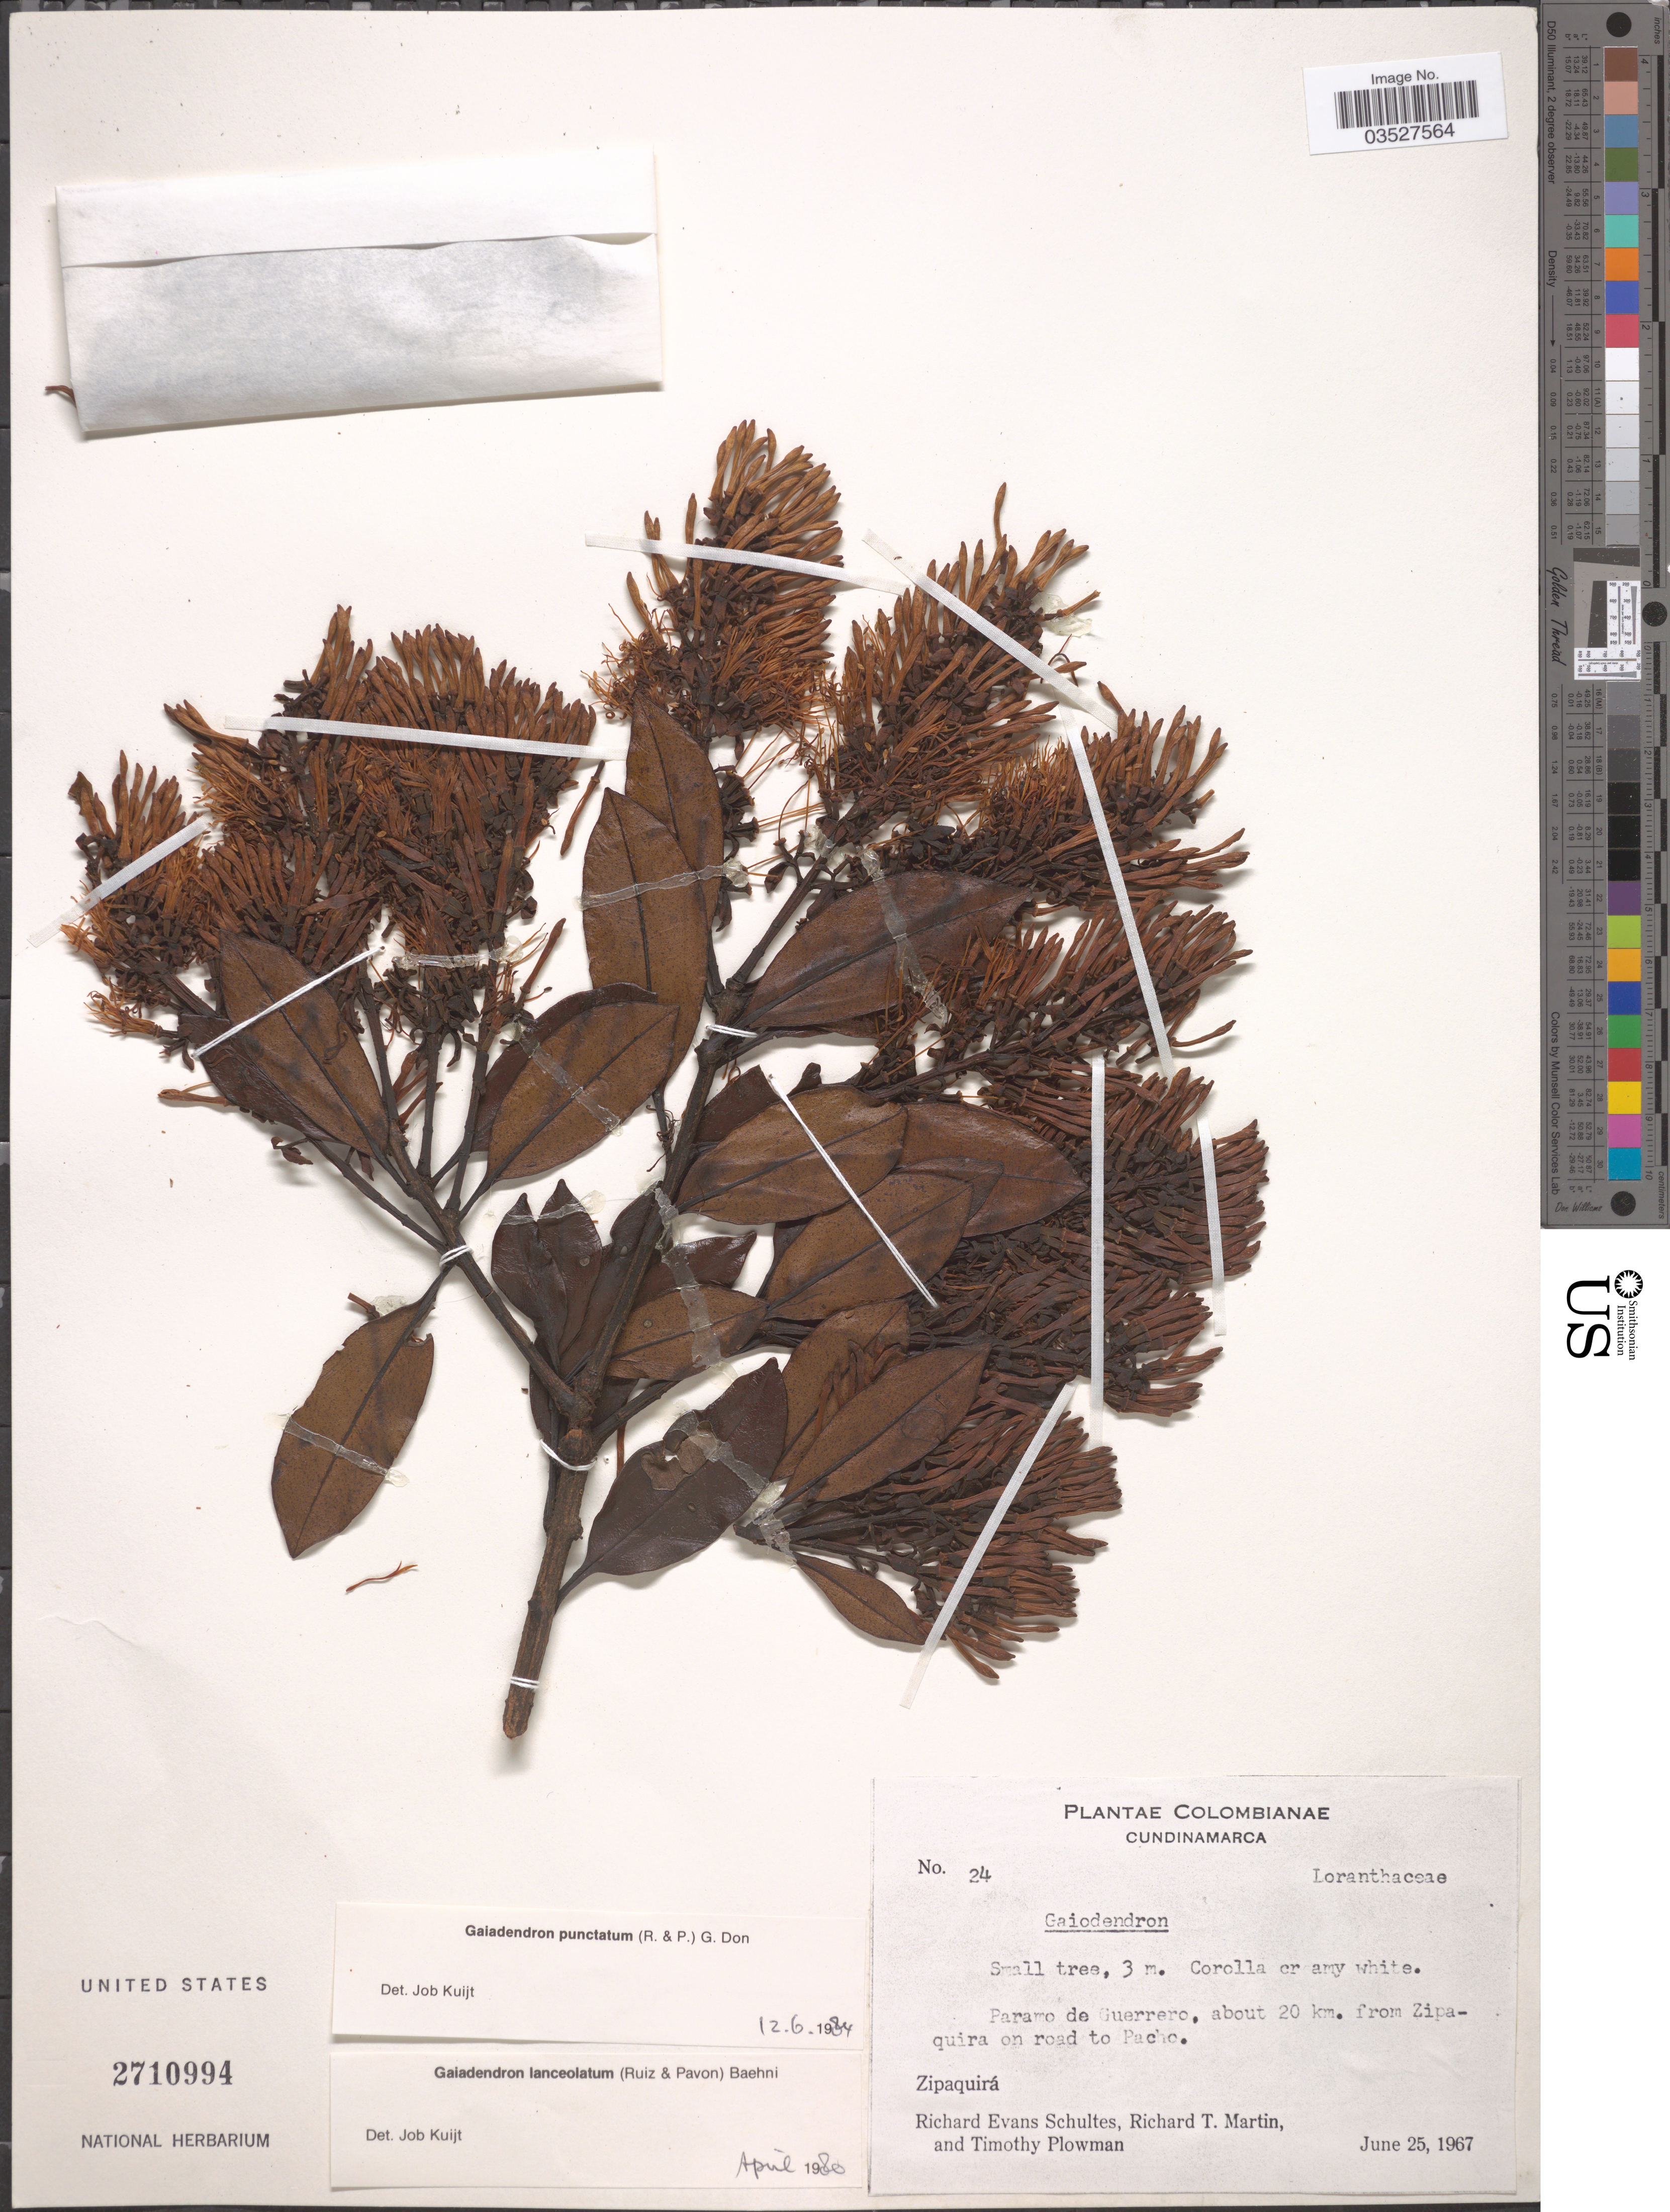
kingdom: Plantae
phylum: Tracheophyta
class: Magnoliopsida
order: Santalales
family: Loranthaceae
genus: Gaiadendron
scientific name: Gaiadendron punctatum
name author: (Ruiz & Pav.) G. Don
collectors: R. E. Schultes, R. T. Martin & T. Plowman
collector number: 24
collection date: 1967-06-25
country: Colombia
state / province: Cundinamarca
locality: Paramo de Guerrero, about 20 km. from Zipaquira on road to Pacho. Zipaquirá.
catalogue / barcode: US 2710994